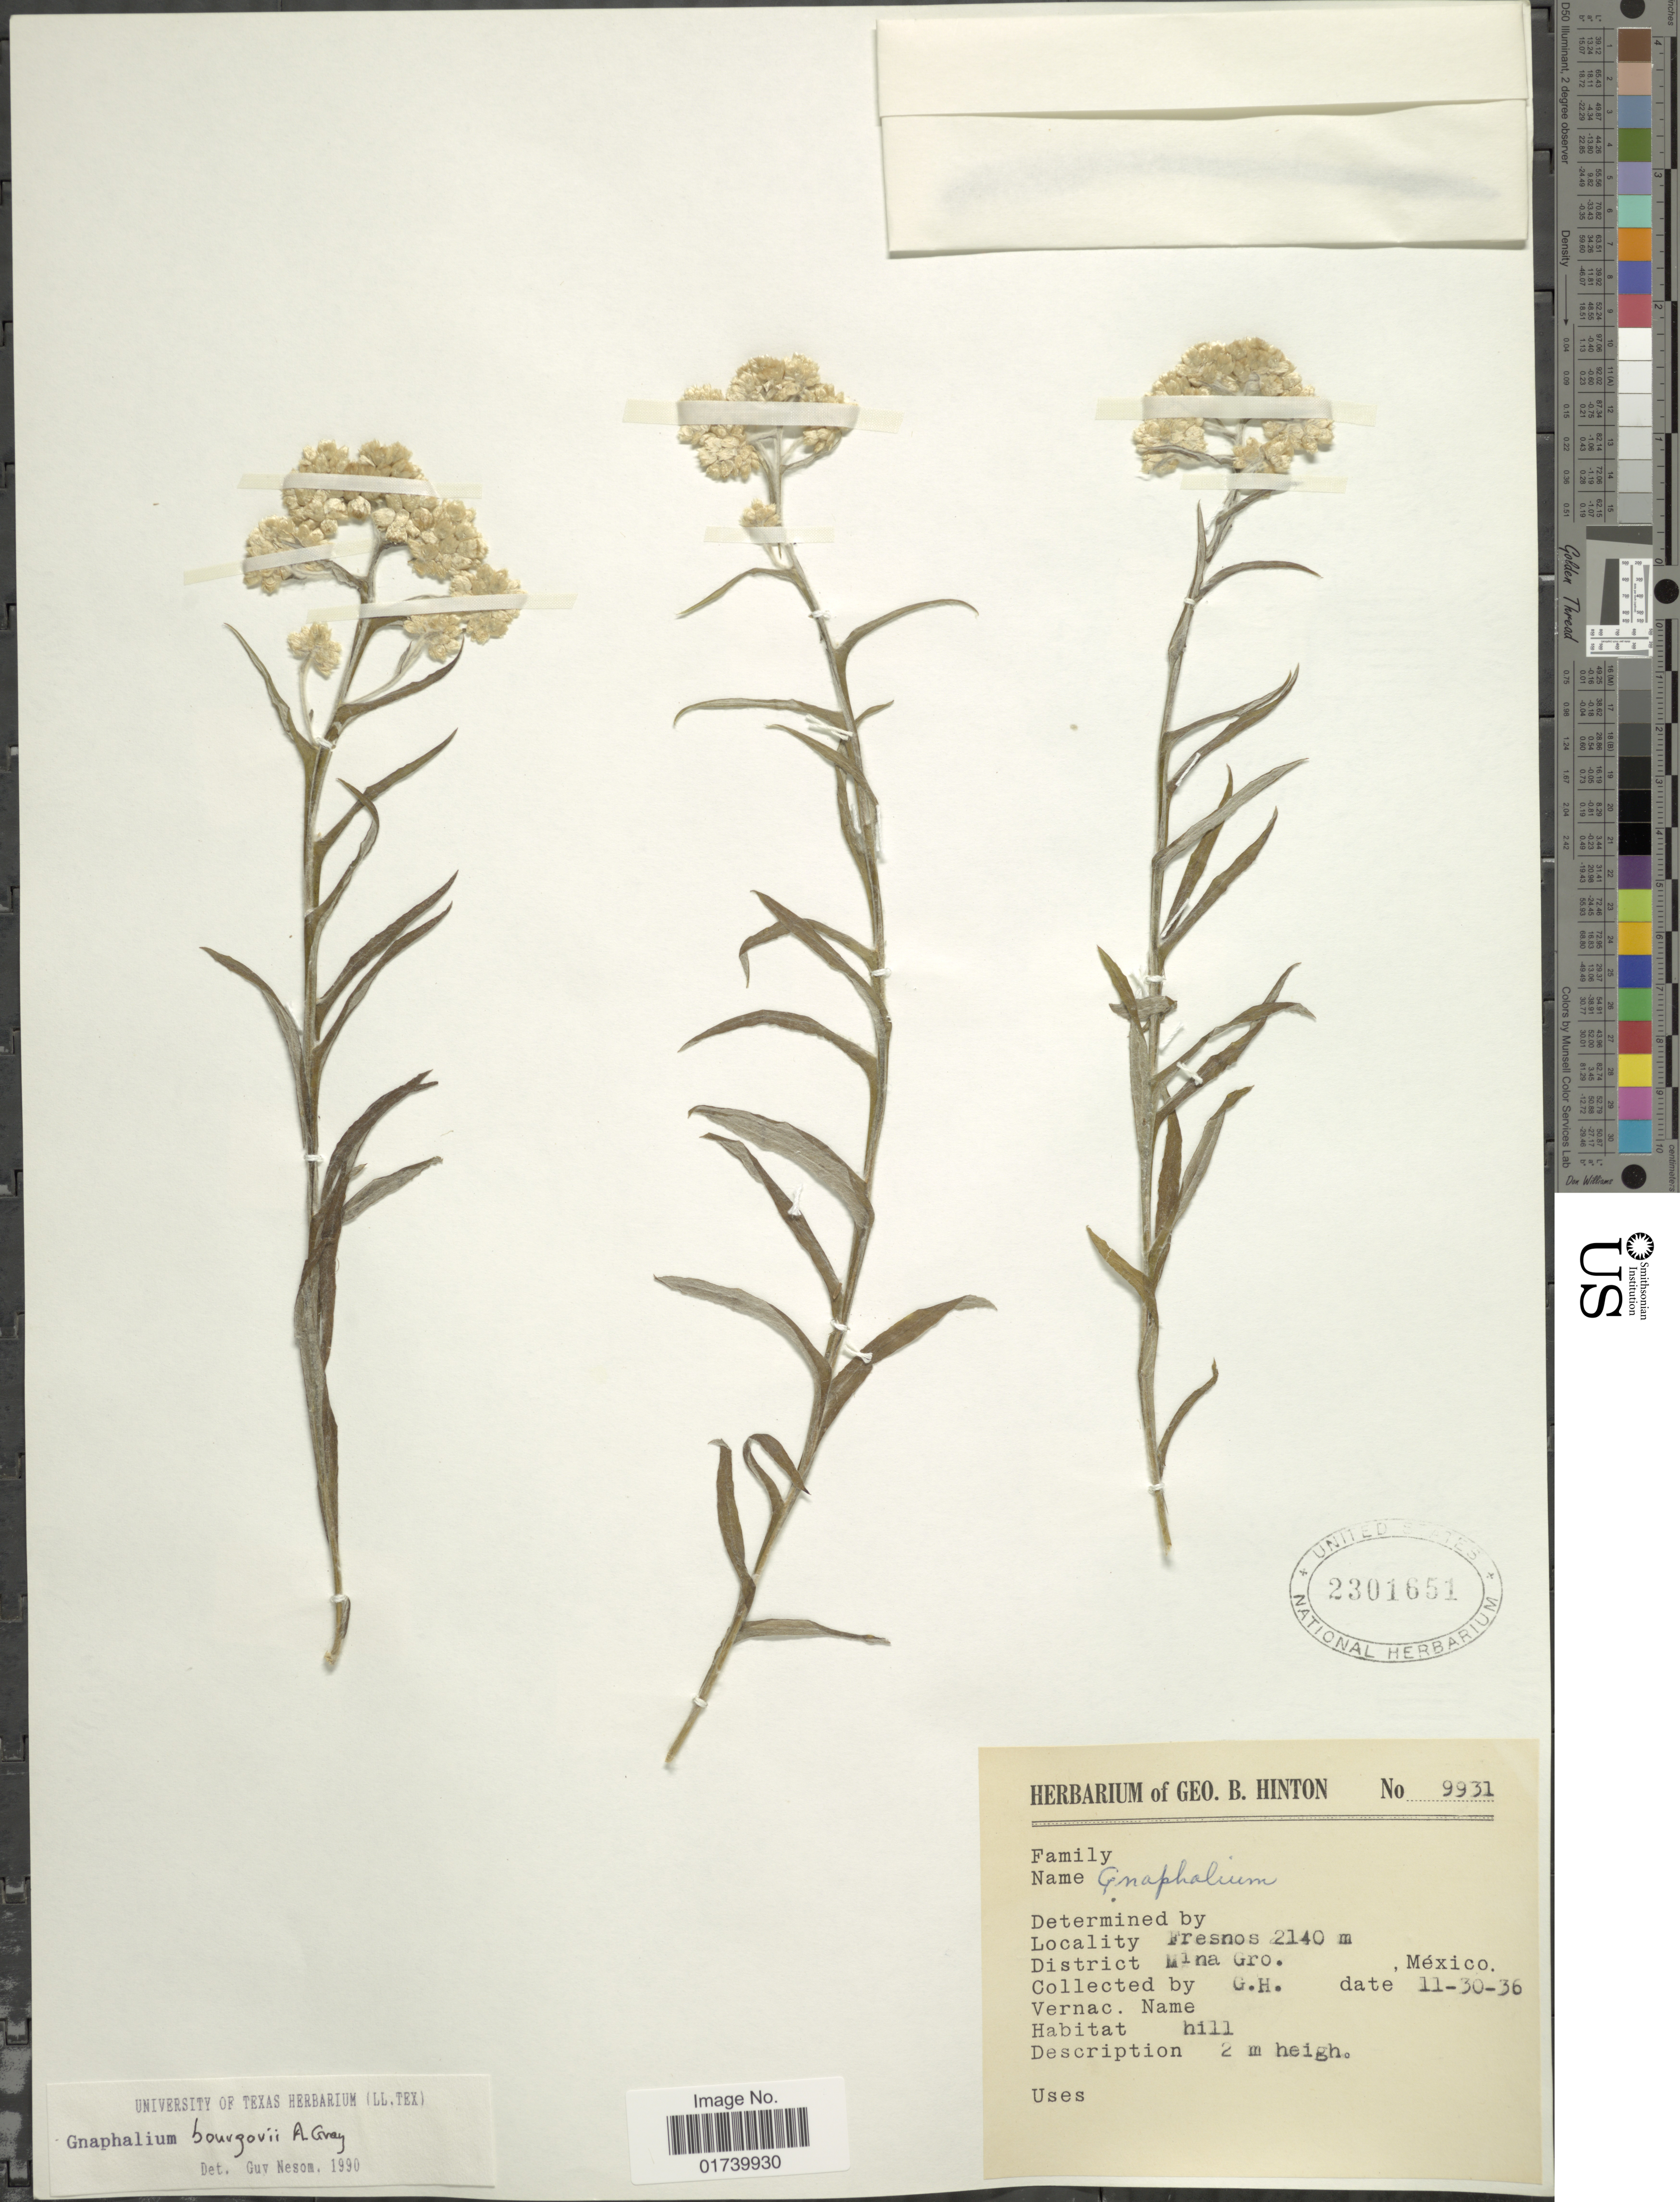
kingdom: Plantae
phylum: Tracheophyta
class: Magnoliopsida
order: Asterales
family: Asteraceae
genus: Pseudognaphalium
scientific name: Pseudognaphalium bourgovii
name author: (A. Gray) Anderb.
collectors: G. B. Hinton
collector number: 9931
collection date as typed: Transcribed d/m/y: 30/11/36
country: Mexico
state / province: Guerrero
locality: Mina Gro.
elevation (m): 2140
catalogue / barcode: US 2301651